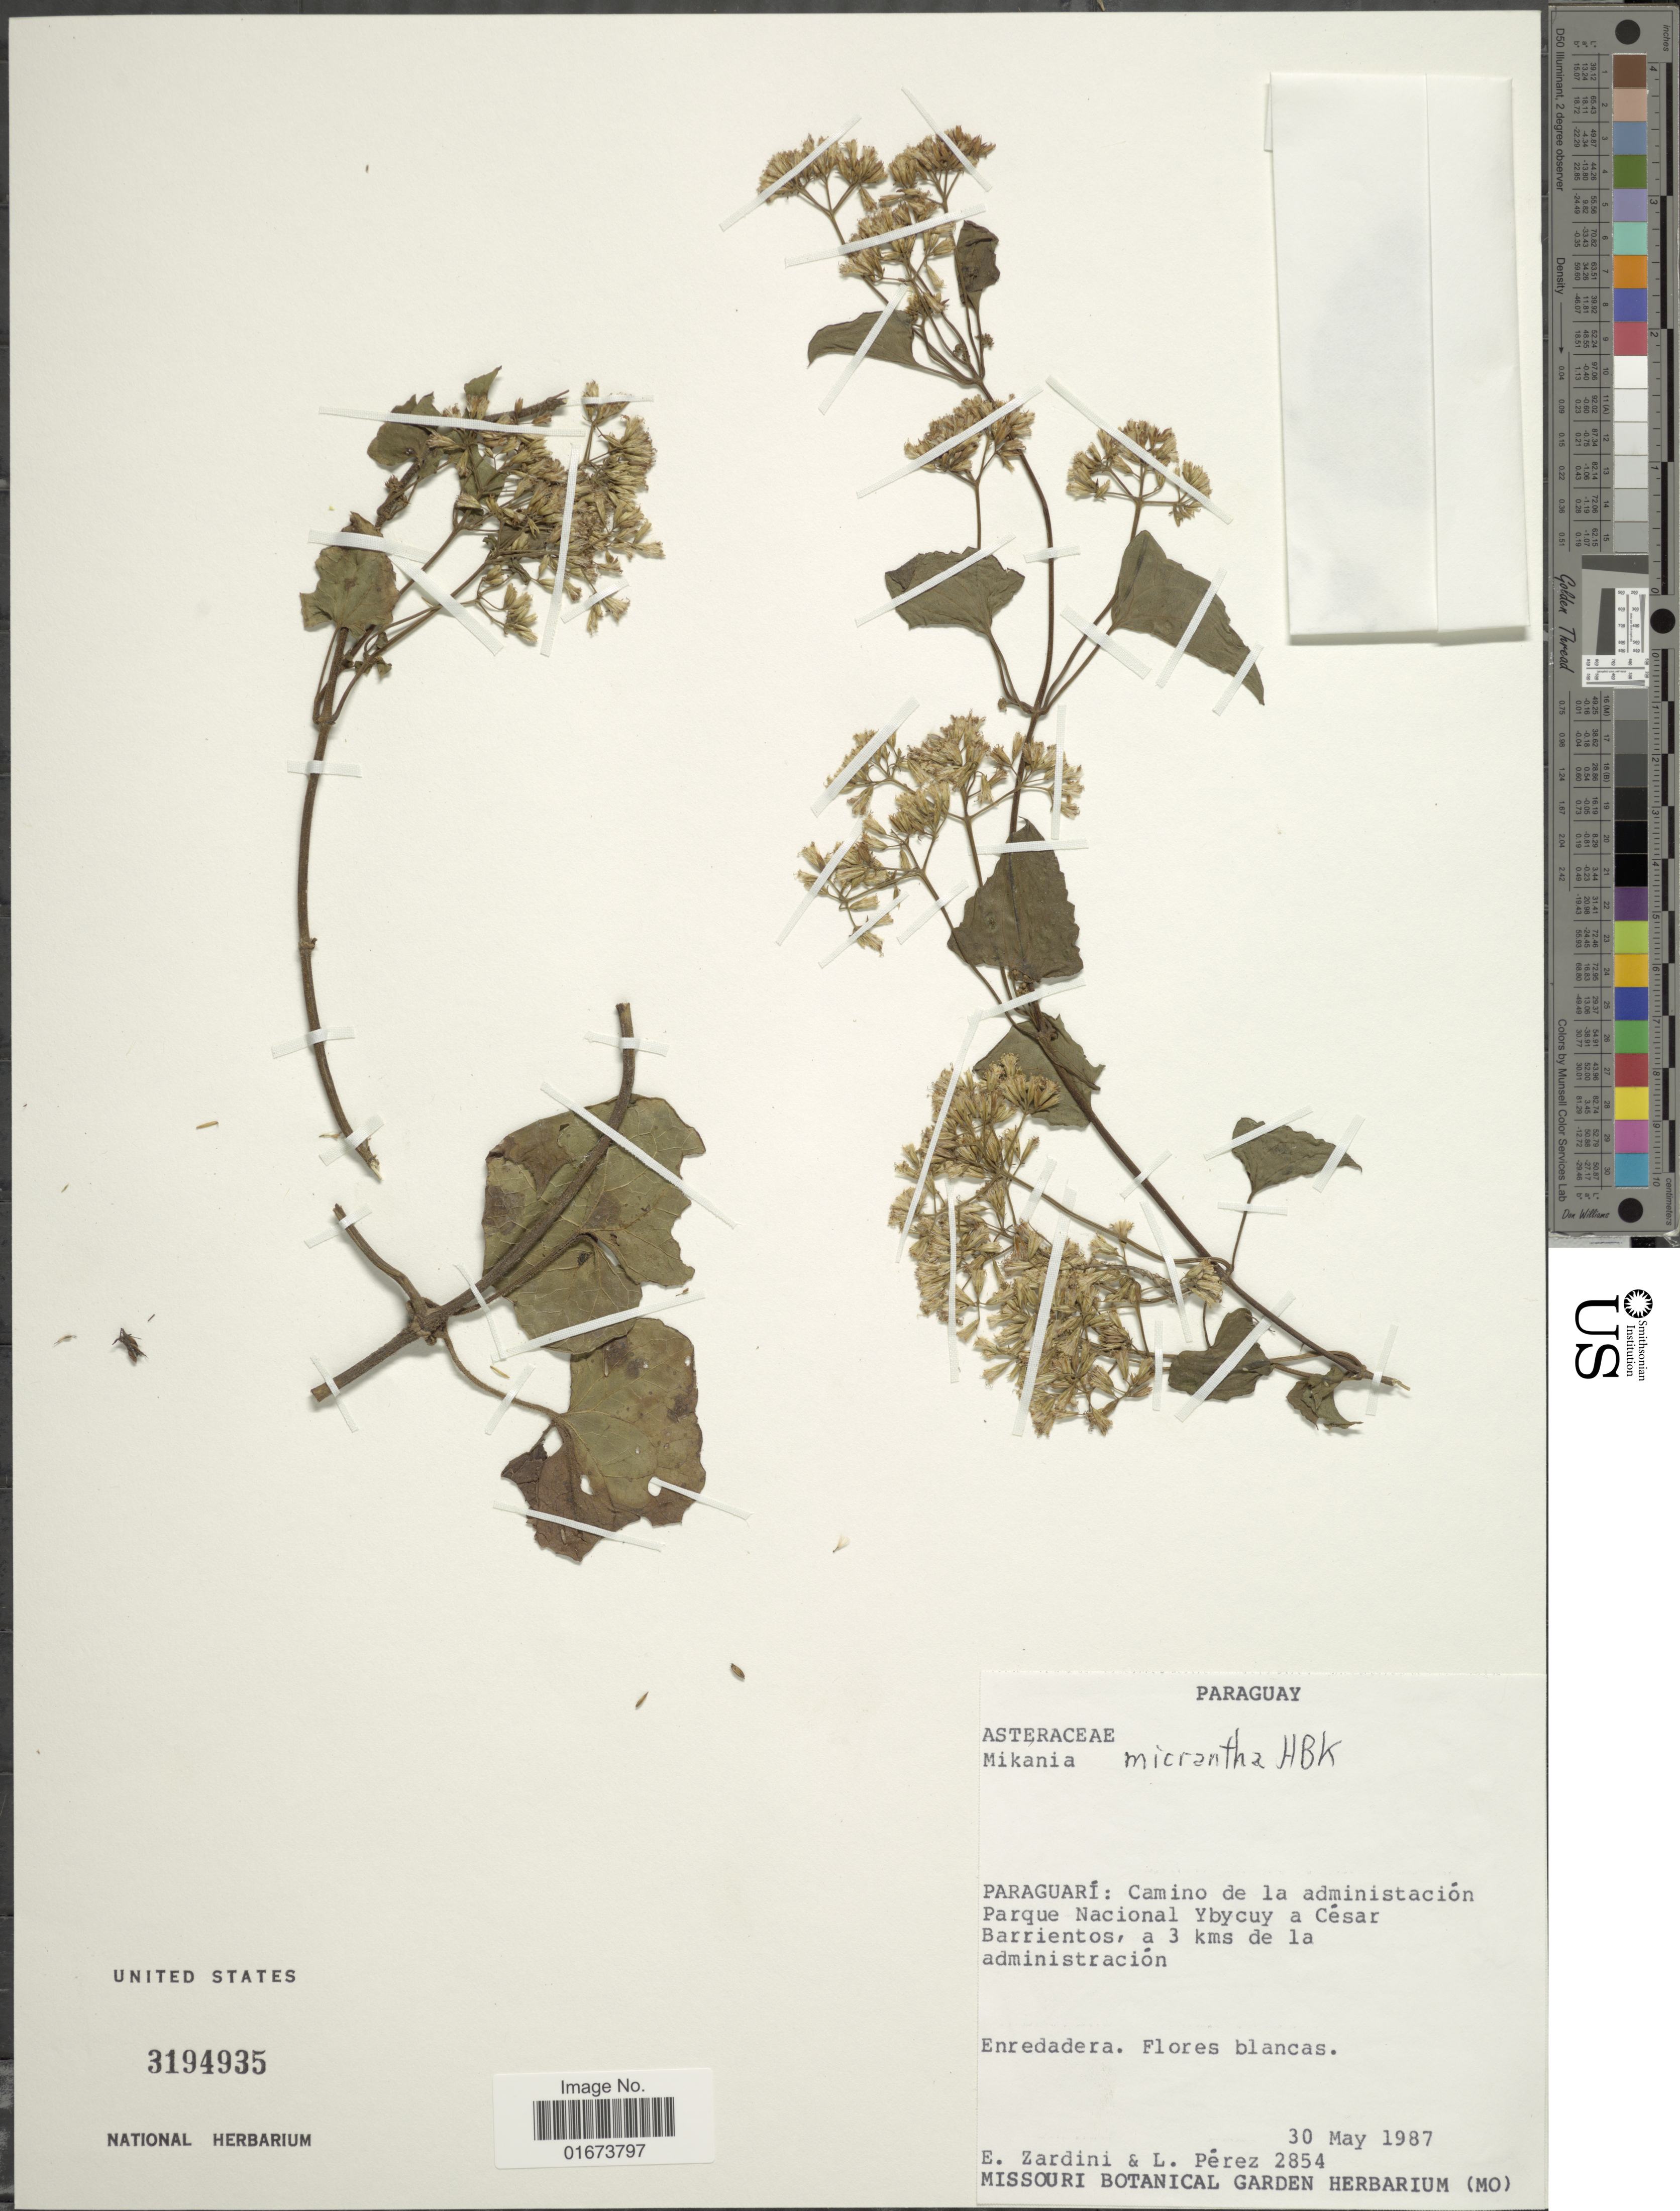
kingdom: Plantae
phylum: Tracheophyta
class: Magnoliopsida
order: Asterales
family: Asteraceae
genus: Mikania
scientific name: Mikania micrantha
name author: Kunth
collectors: E. M. Zardini & L. Pérez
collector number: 2854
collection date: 1987-05-30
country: Paraguay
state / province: Paraguari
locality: Camino de la administration Parque Nacional Ybycuy a César Barrientos, a 3 kms de la administration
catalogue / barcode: US 3194935